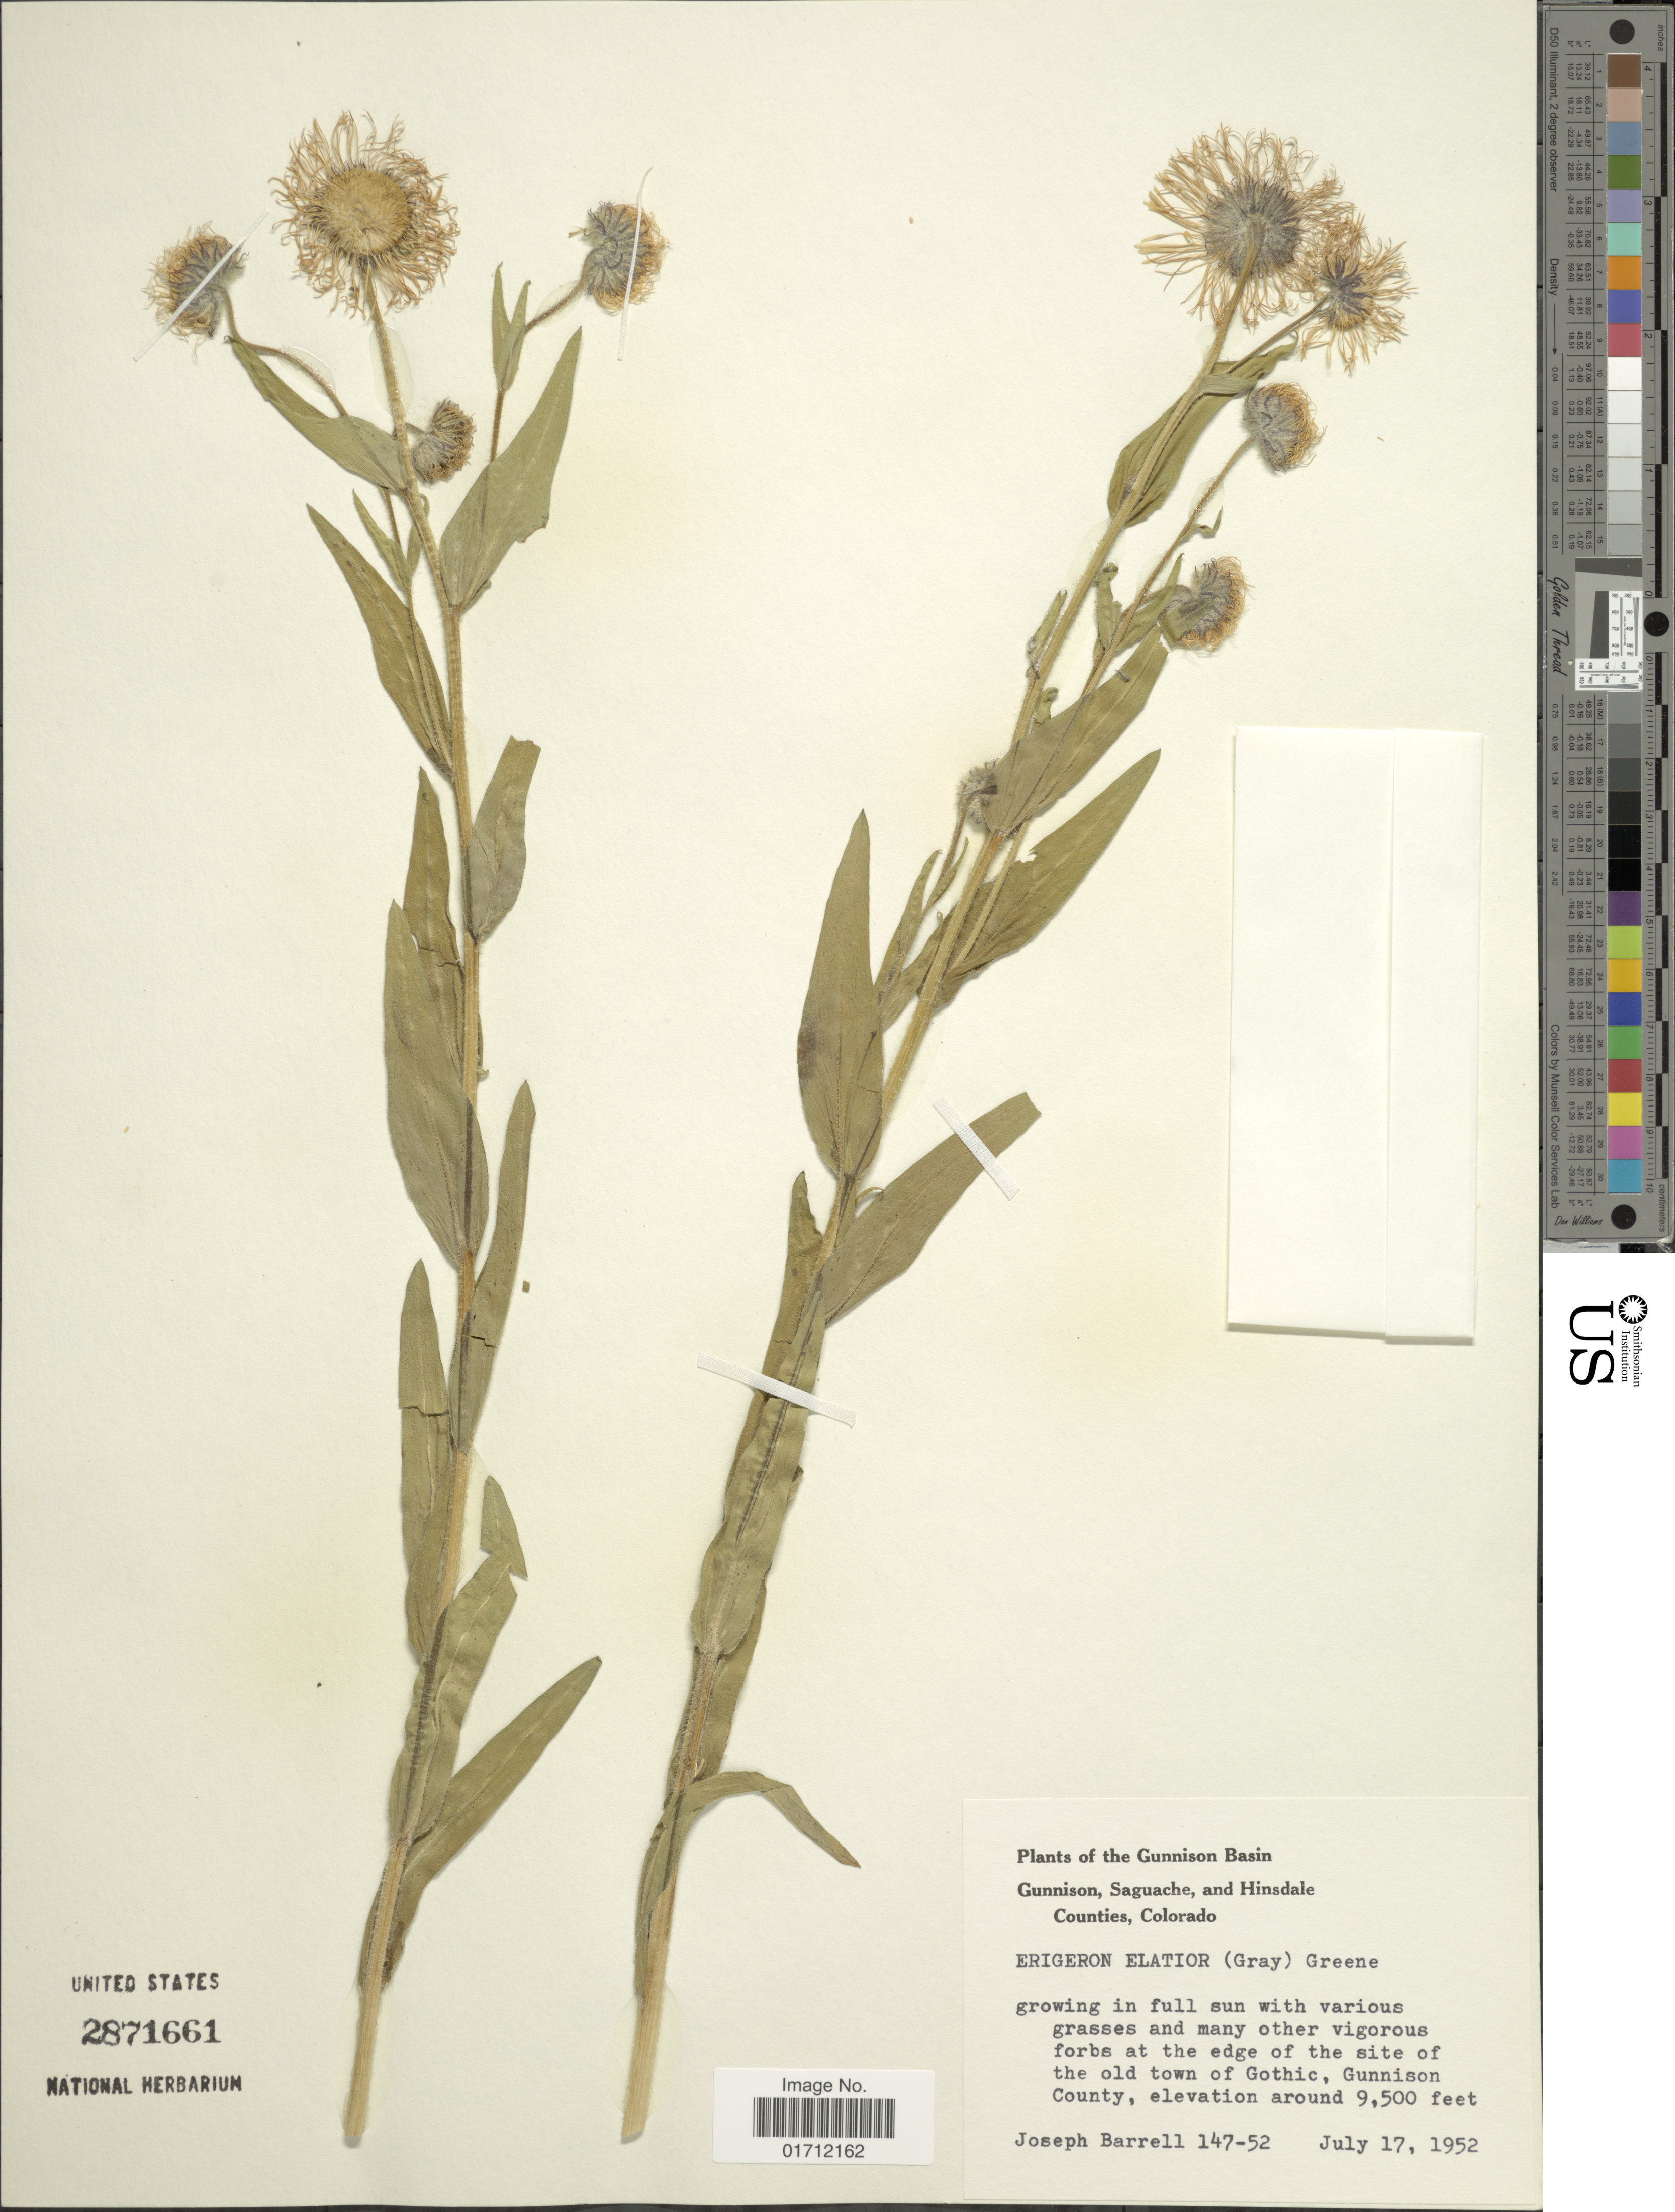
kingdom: Plantae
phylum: Tracheophyta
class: Magnoliopsida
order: Asterales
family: Asteraceae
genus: Erigeron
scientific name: Erigeron elatior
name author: (A. Gray) Greene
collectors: J. Barrell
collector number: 147-52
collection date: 1952-07-17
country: United States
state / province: Colorado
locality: The Gunnison Basin, at the edge of the site of the old town of Gothic, Gunnison County.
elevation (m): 2896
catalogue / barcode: US 2871661